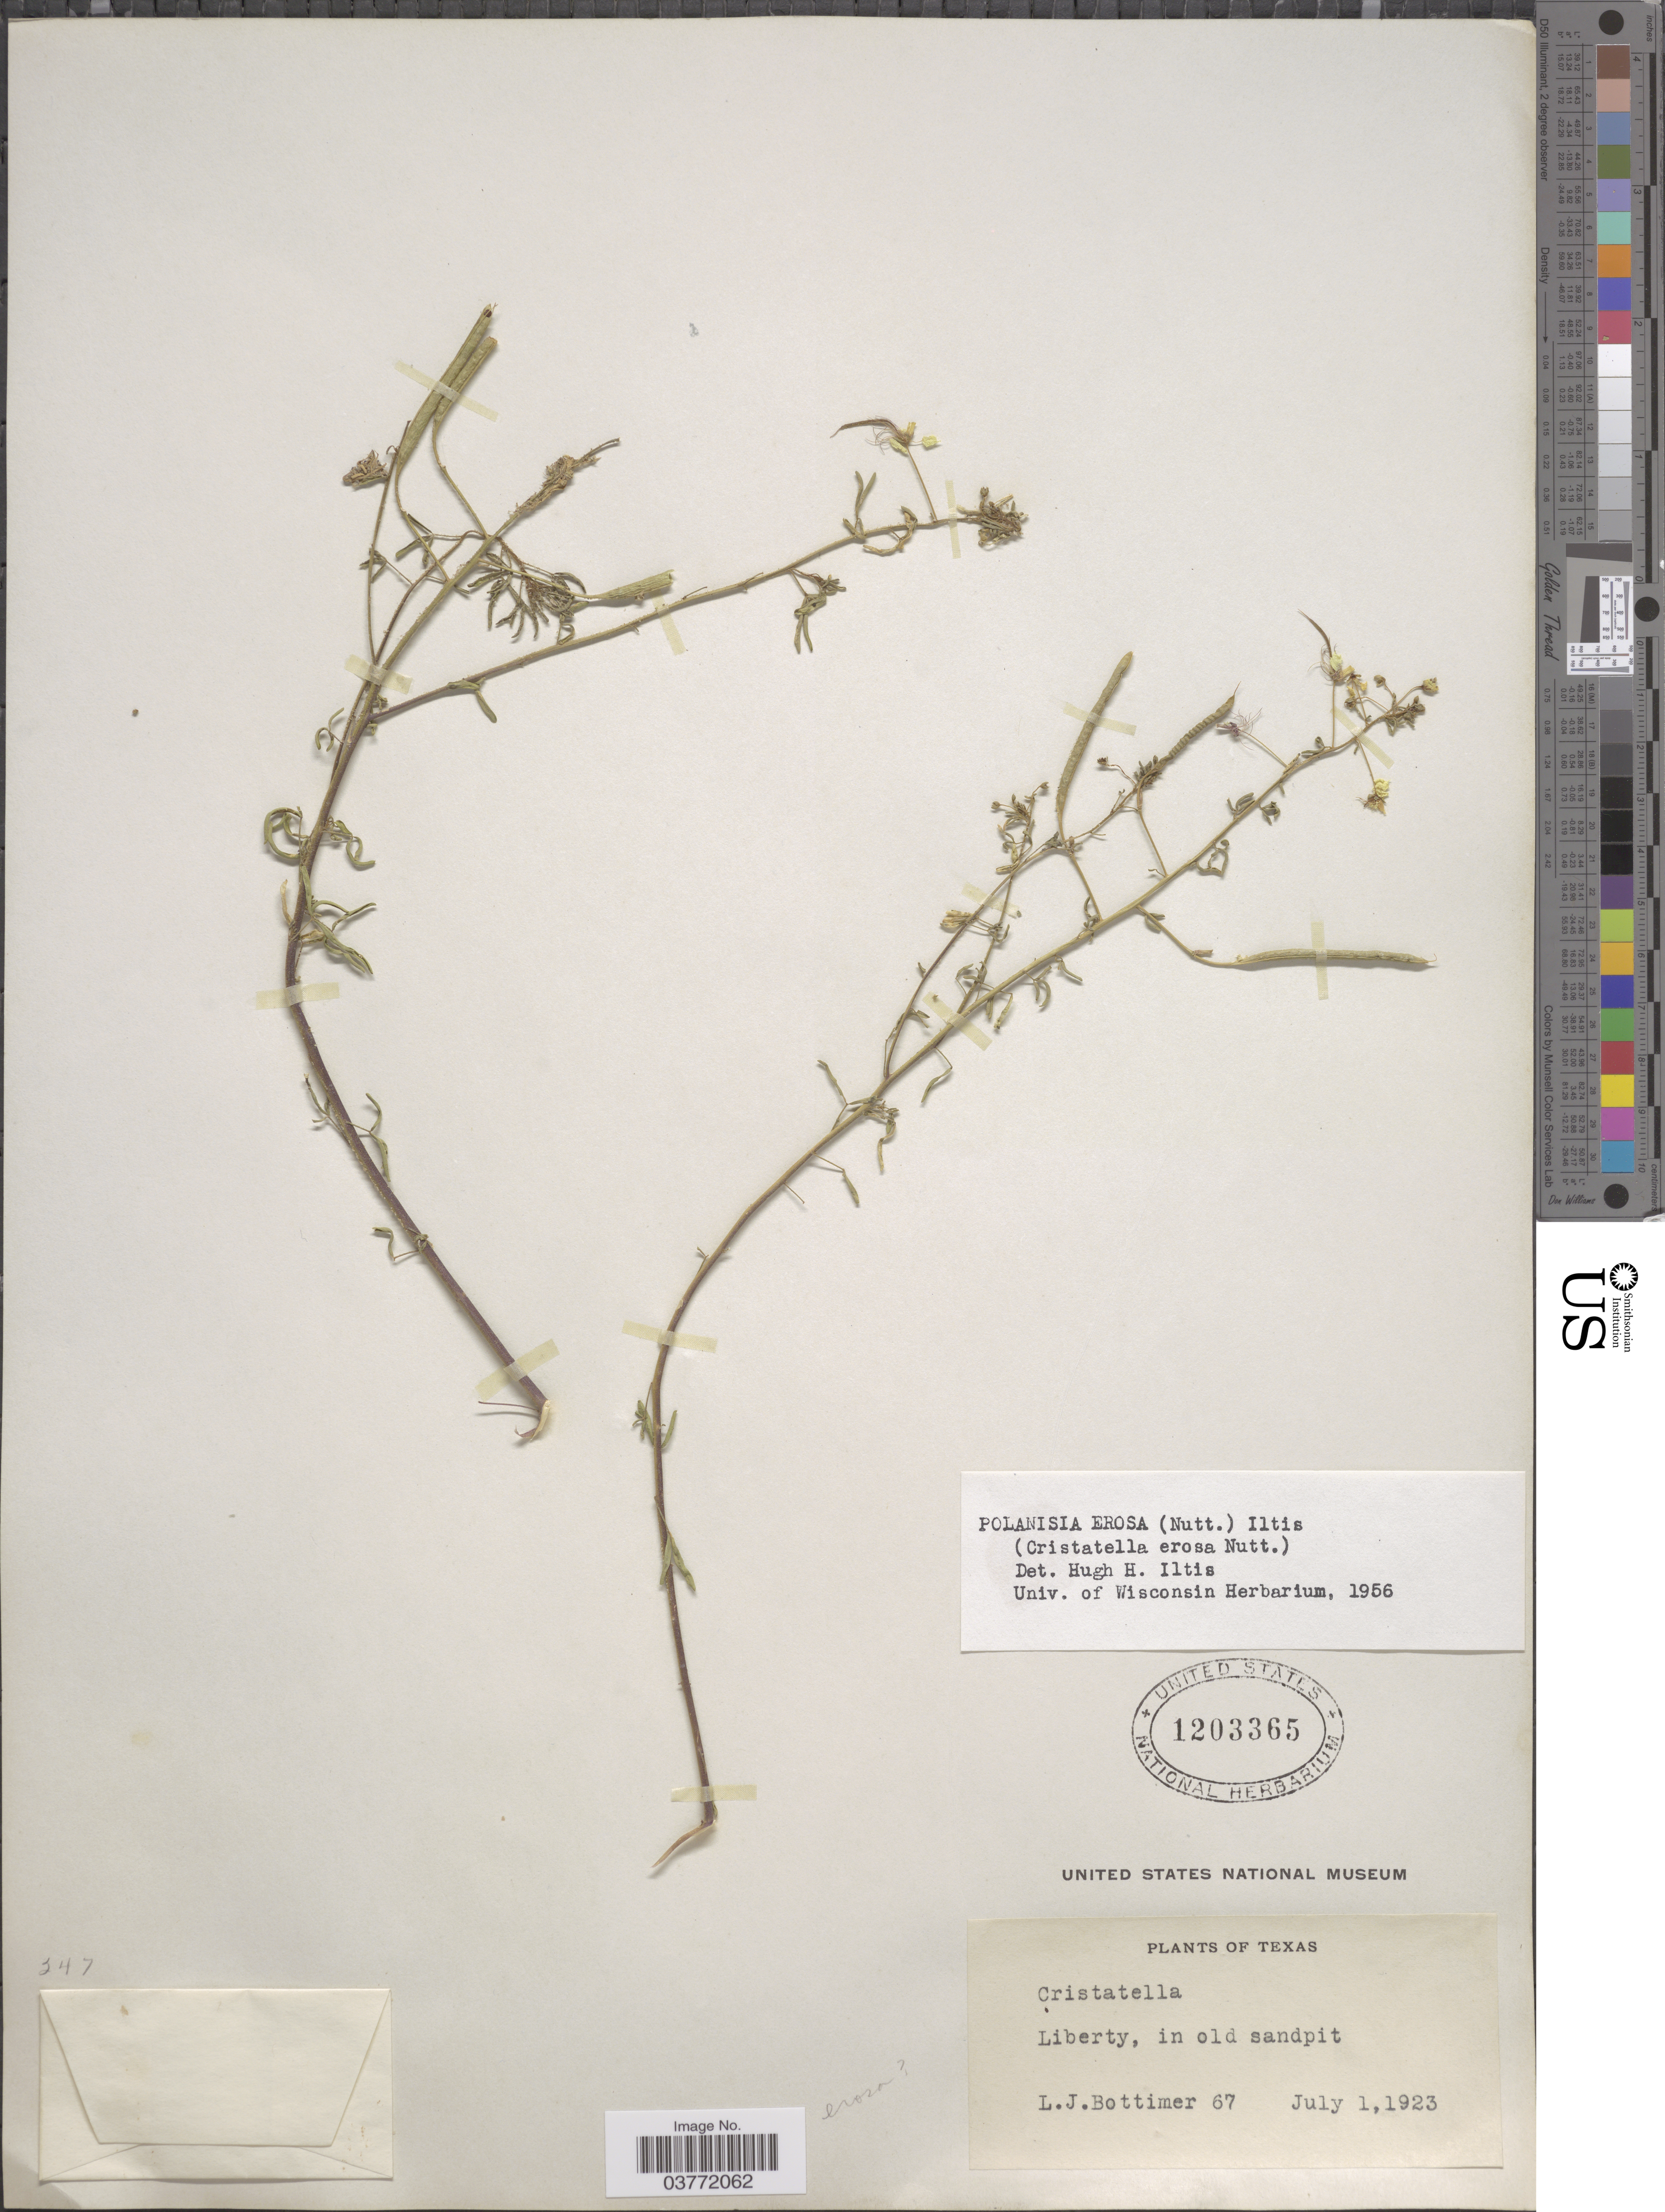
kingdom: Plantae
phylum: Tracheophyta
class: Magnoliopsida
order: Brassicales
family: Cleomaceae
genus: Polanisia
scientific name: Polanisia erosa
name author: (Nutt.) Iltis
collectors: L. Bottimer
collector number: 67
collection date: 1923-07-01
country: United States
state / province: Texas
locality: Liberty, in old sandpit.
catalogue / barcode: US 1203365